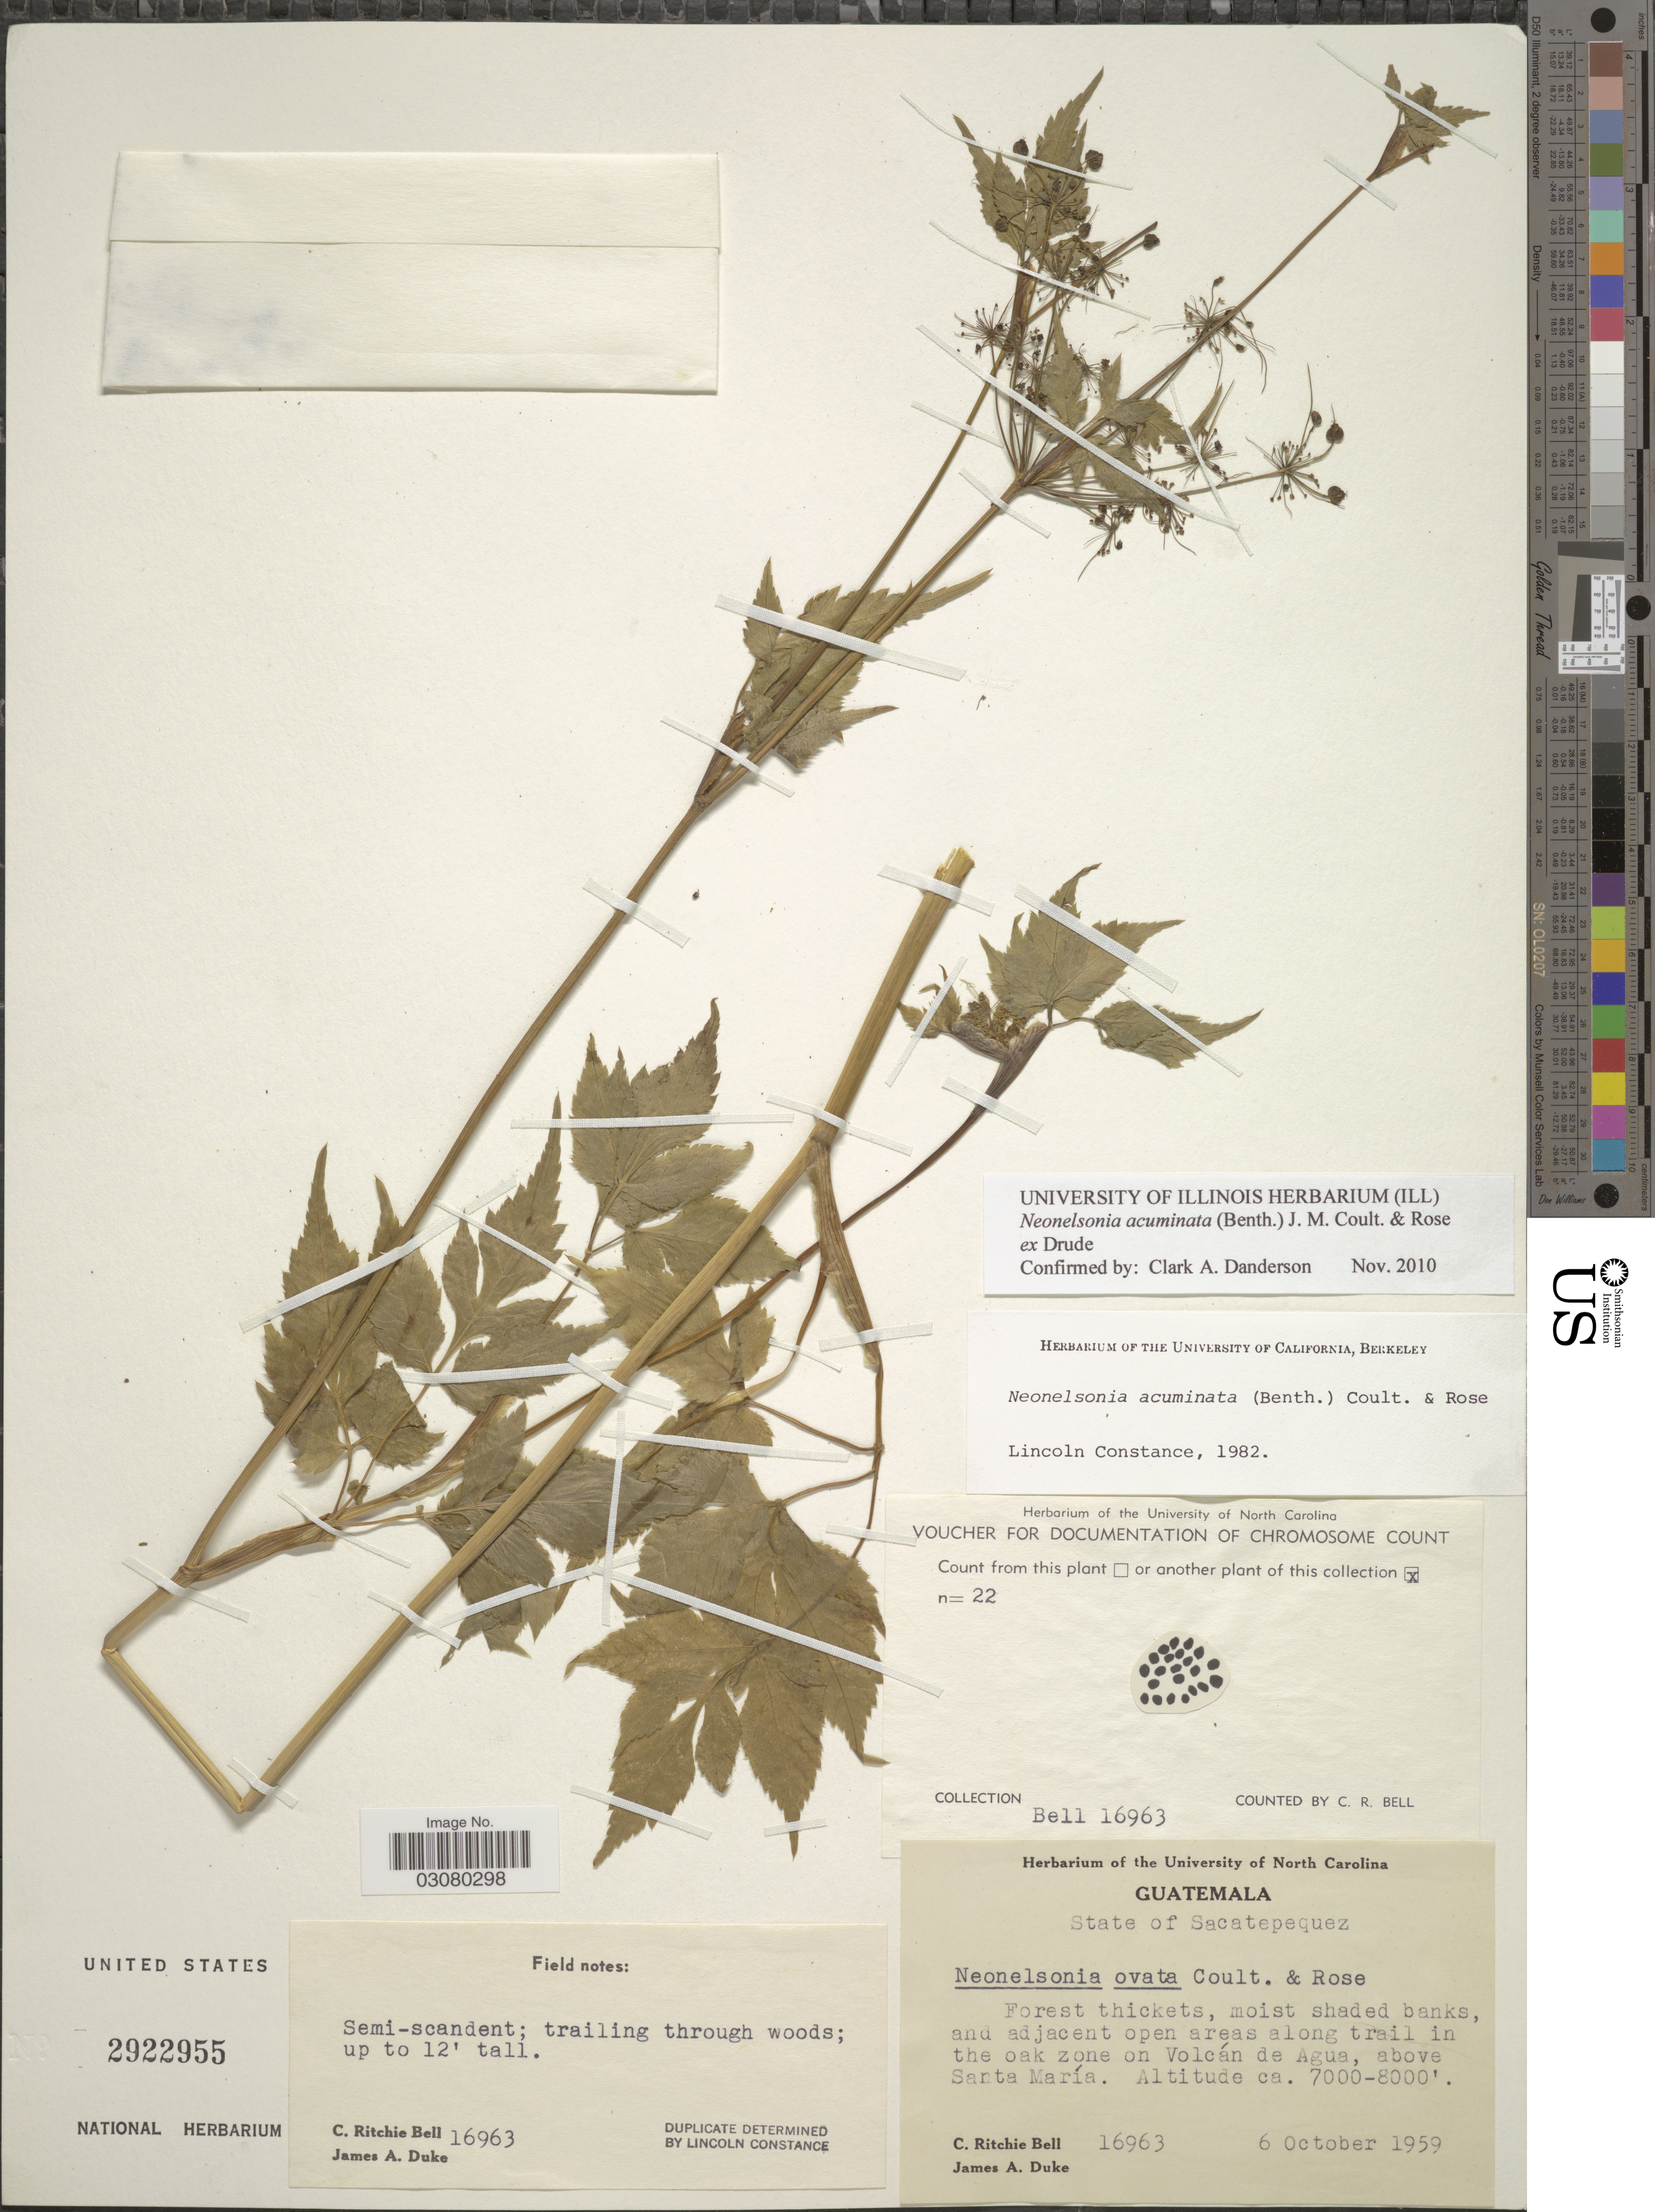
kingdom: Plantae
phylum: Tracheophyta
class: Magnoliopsida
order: Apiales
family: Apiaceae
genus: Neonelsonia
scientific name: Neonelsonia acuminata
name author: (Benth.) J.M. Coult. & Rose ex Drude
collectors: C. R. Bell & J. A. Duke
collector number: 16963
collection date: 1959-10-06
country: Guatemala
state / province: Sacatepéquez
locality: Along trail in the oak zone on Volcán de Agua, above Santa María.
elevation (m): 2134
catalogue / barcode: US 2922955